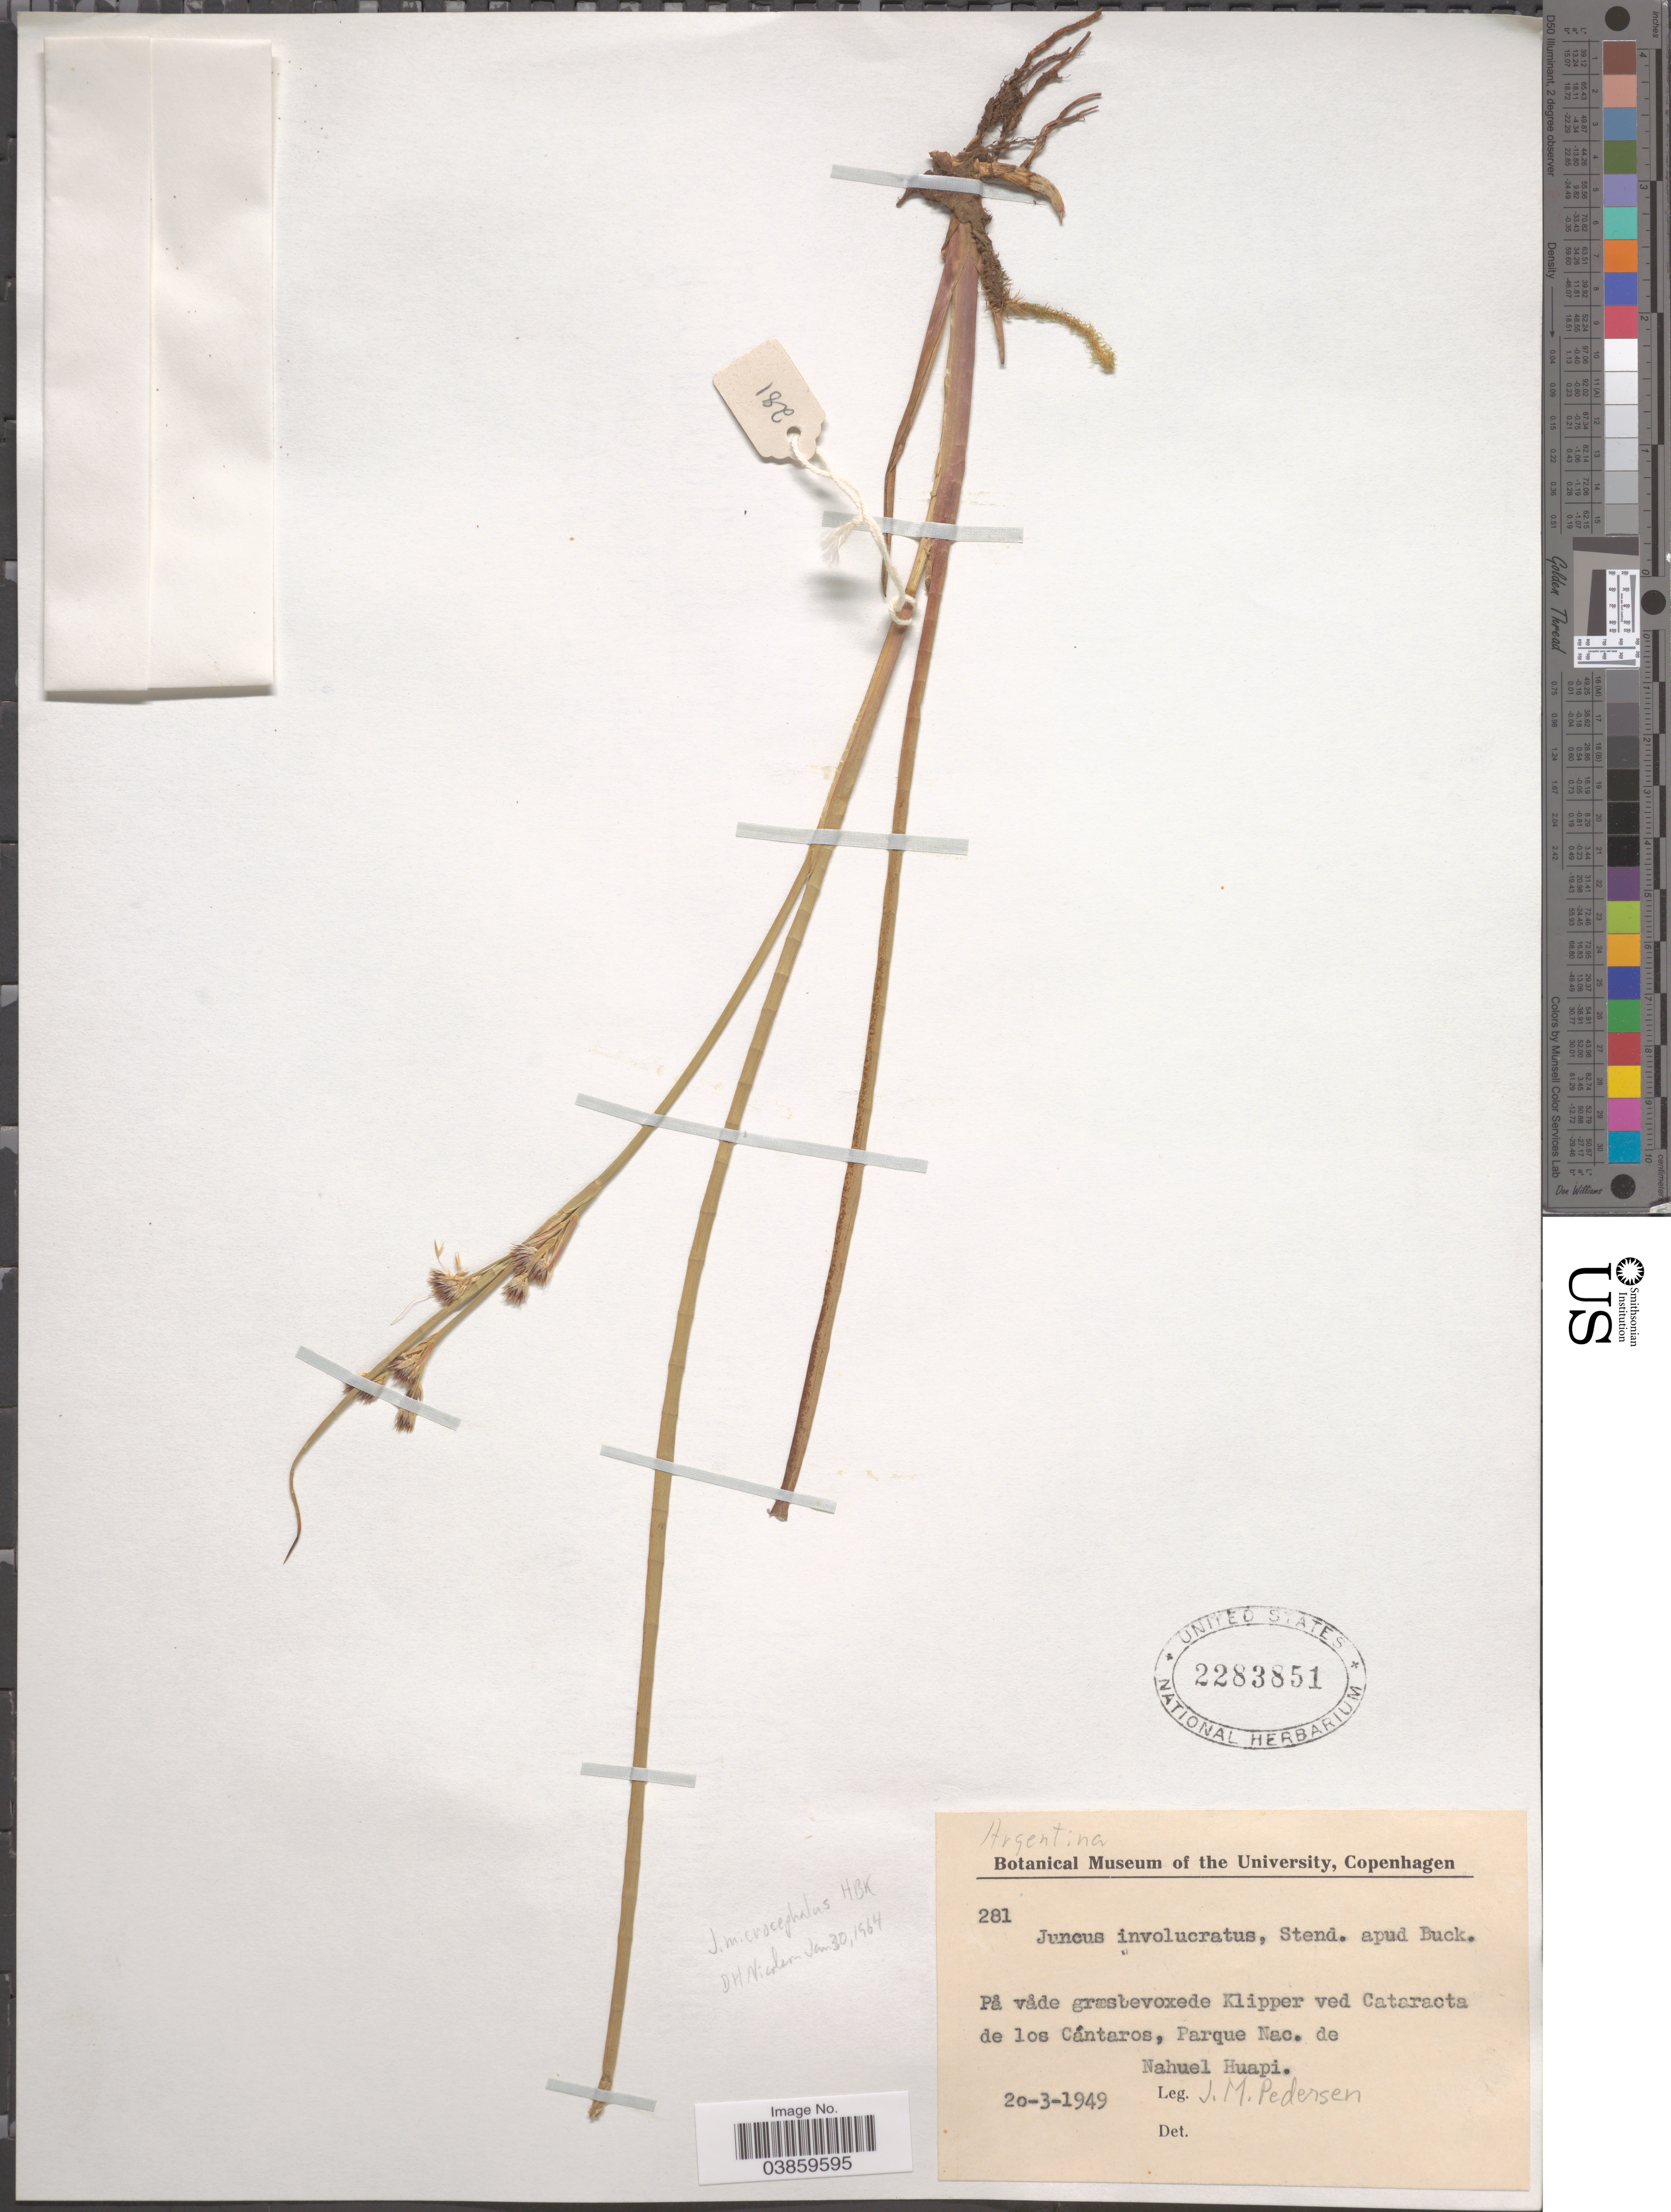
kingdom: Plantae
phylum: Tracheophyta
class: Liliopsida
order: Poales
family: Juncaceae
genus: Juncus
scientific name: Juncus microcephalus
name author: Kunth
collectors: J. Pedersen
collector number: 281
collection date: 1949-03-20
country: Argentina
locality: På våde græsbevoxede Klipper ved Cataracta de los Cántaros, Parque Nac. de Nahuel Huapi.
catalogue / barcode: US 2283851